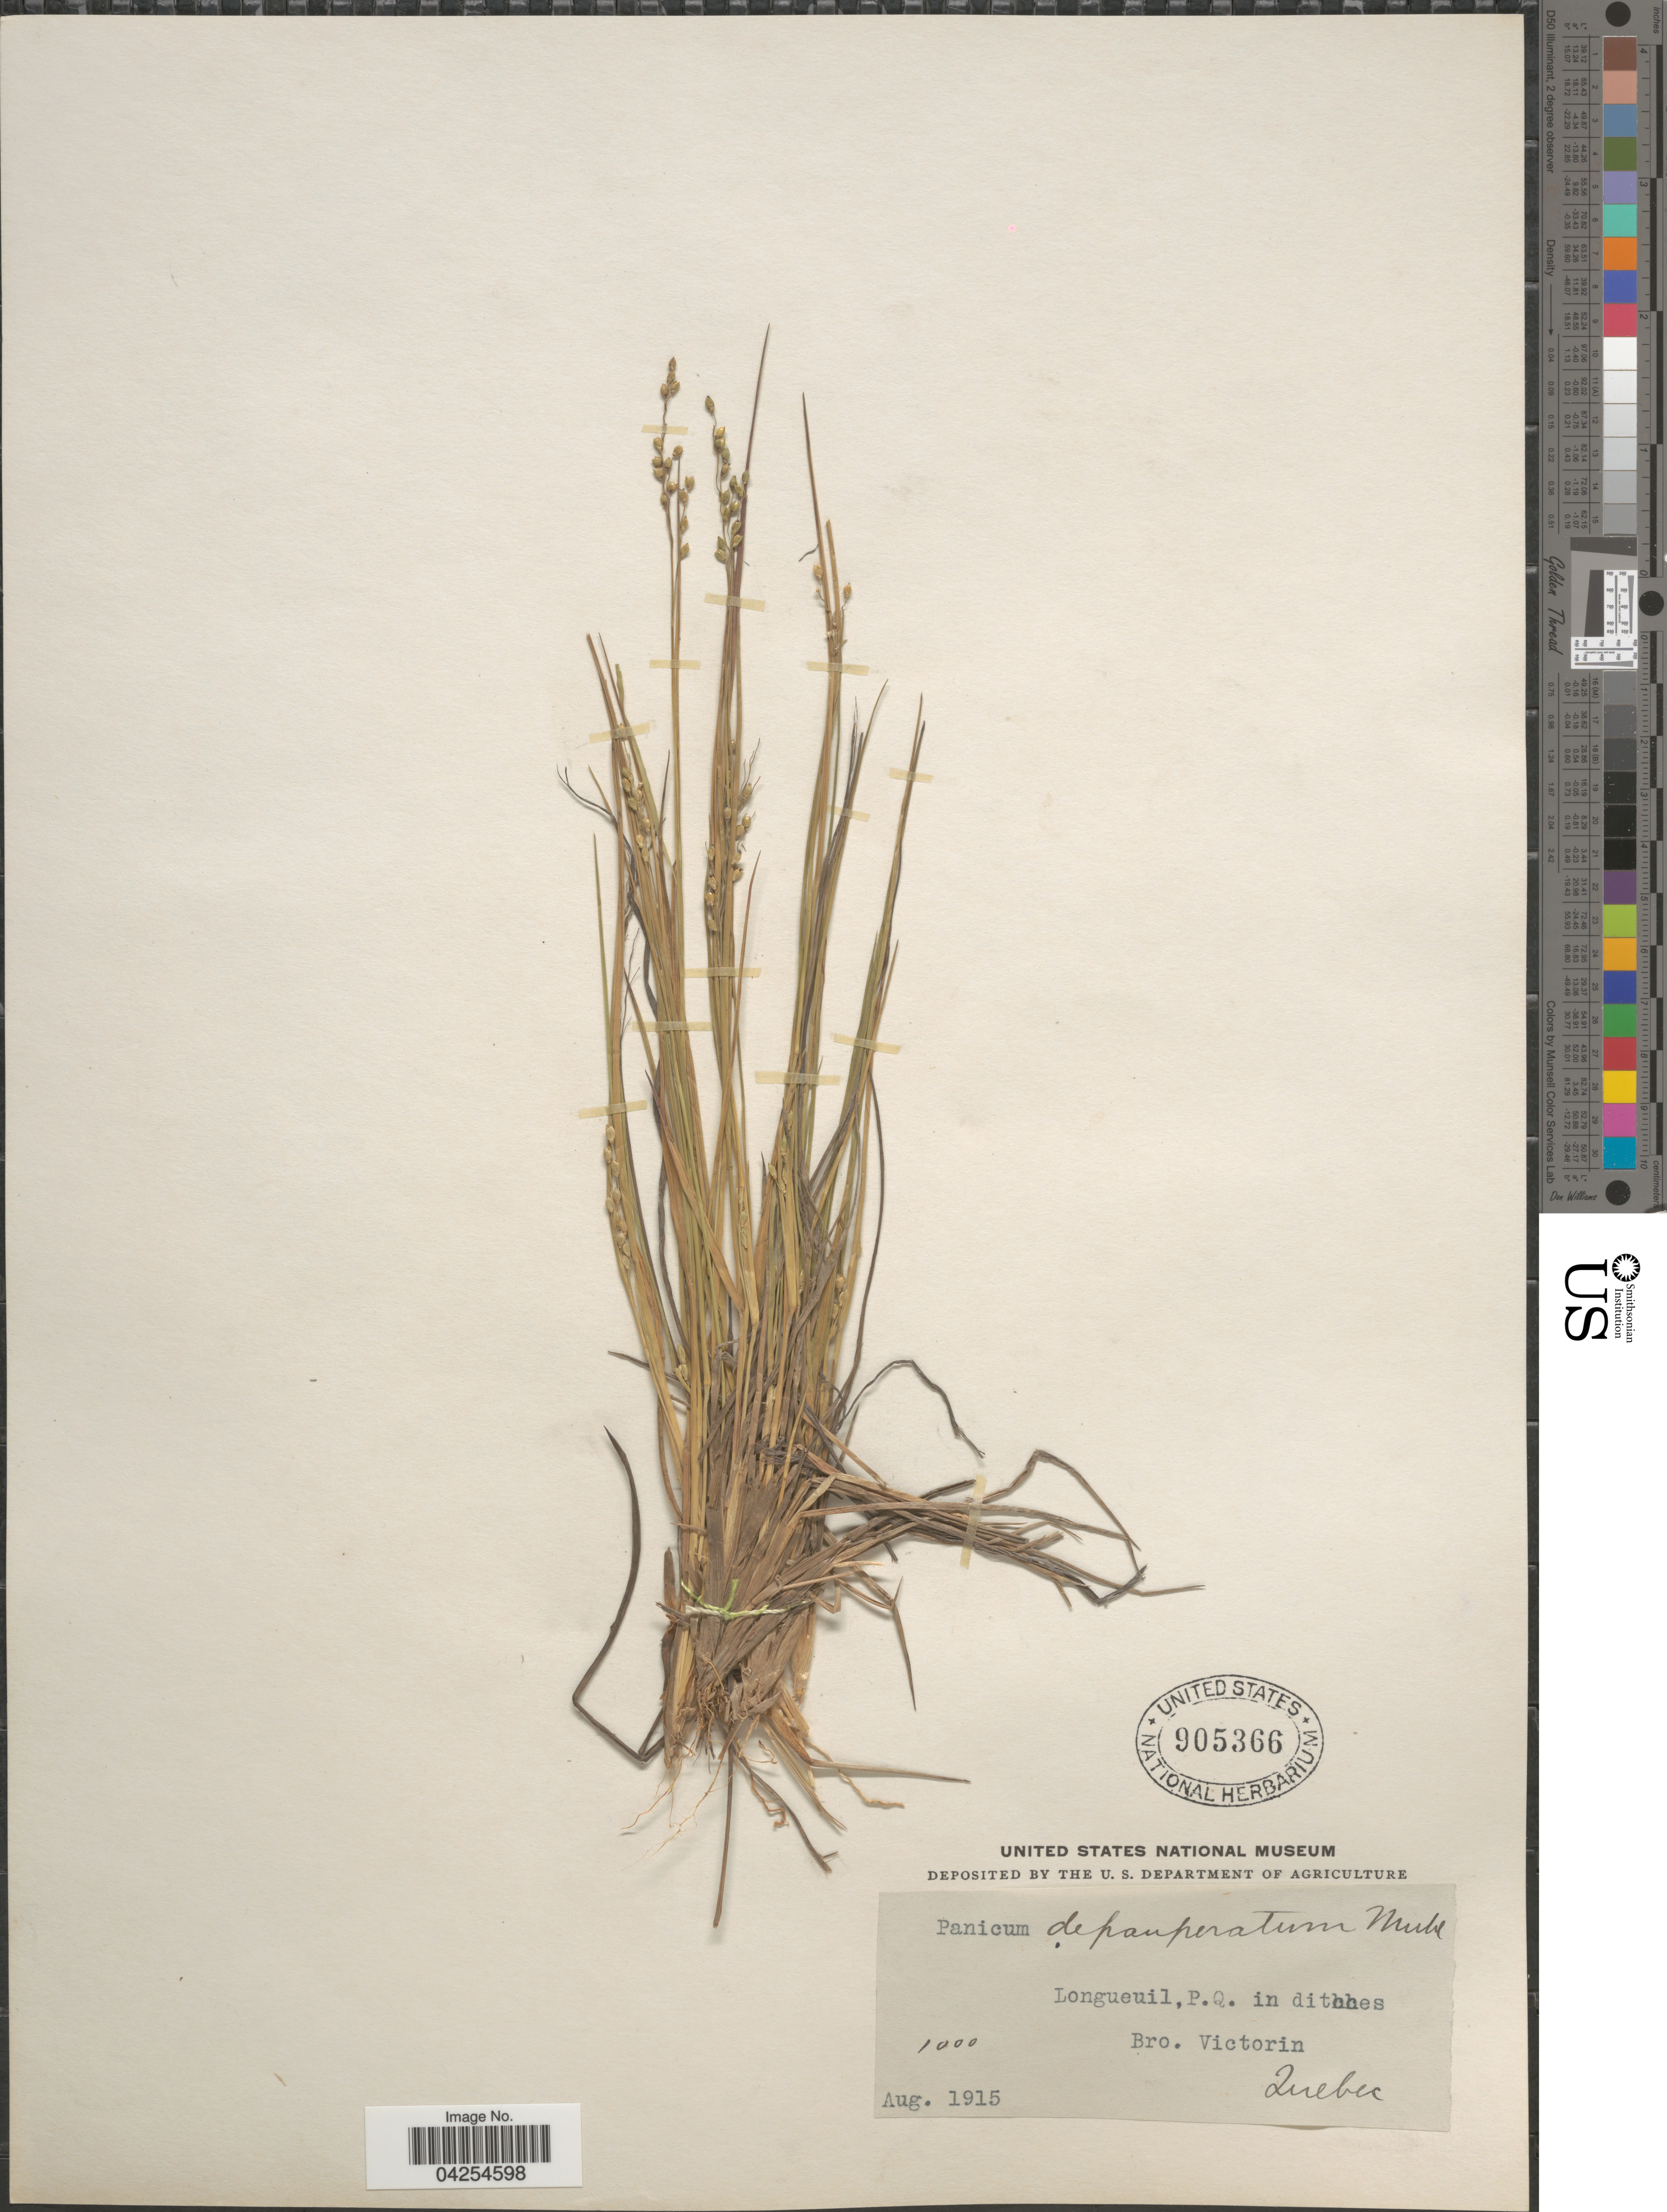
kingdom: Plantae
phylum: Tracheophyta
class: Liliopsida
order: Poales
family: Poaceae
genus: Dichanthelium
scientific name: Dichanthelium depauperatum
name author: (Muhl.) Gould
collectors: B. Victorin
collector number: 1000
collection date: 1915-08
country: Canada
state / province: Quebec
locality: Longueuil, P.Q. in ditches.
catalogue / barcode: US 905366